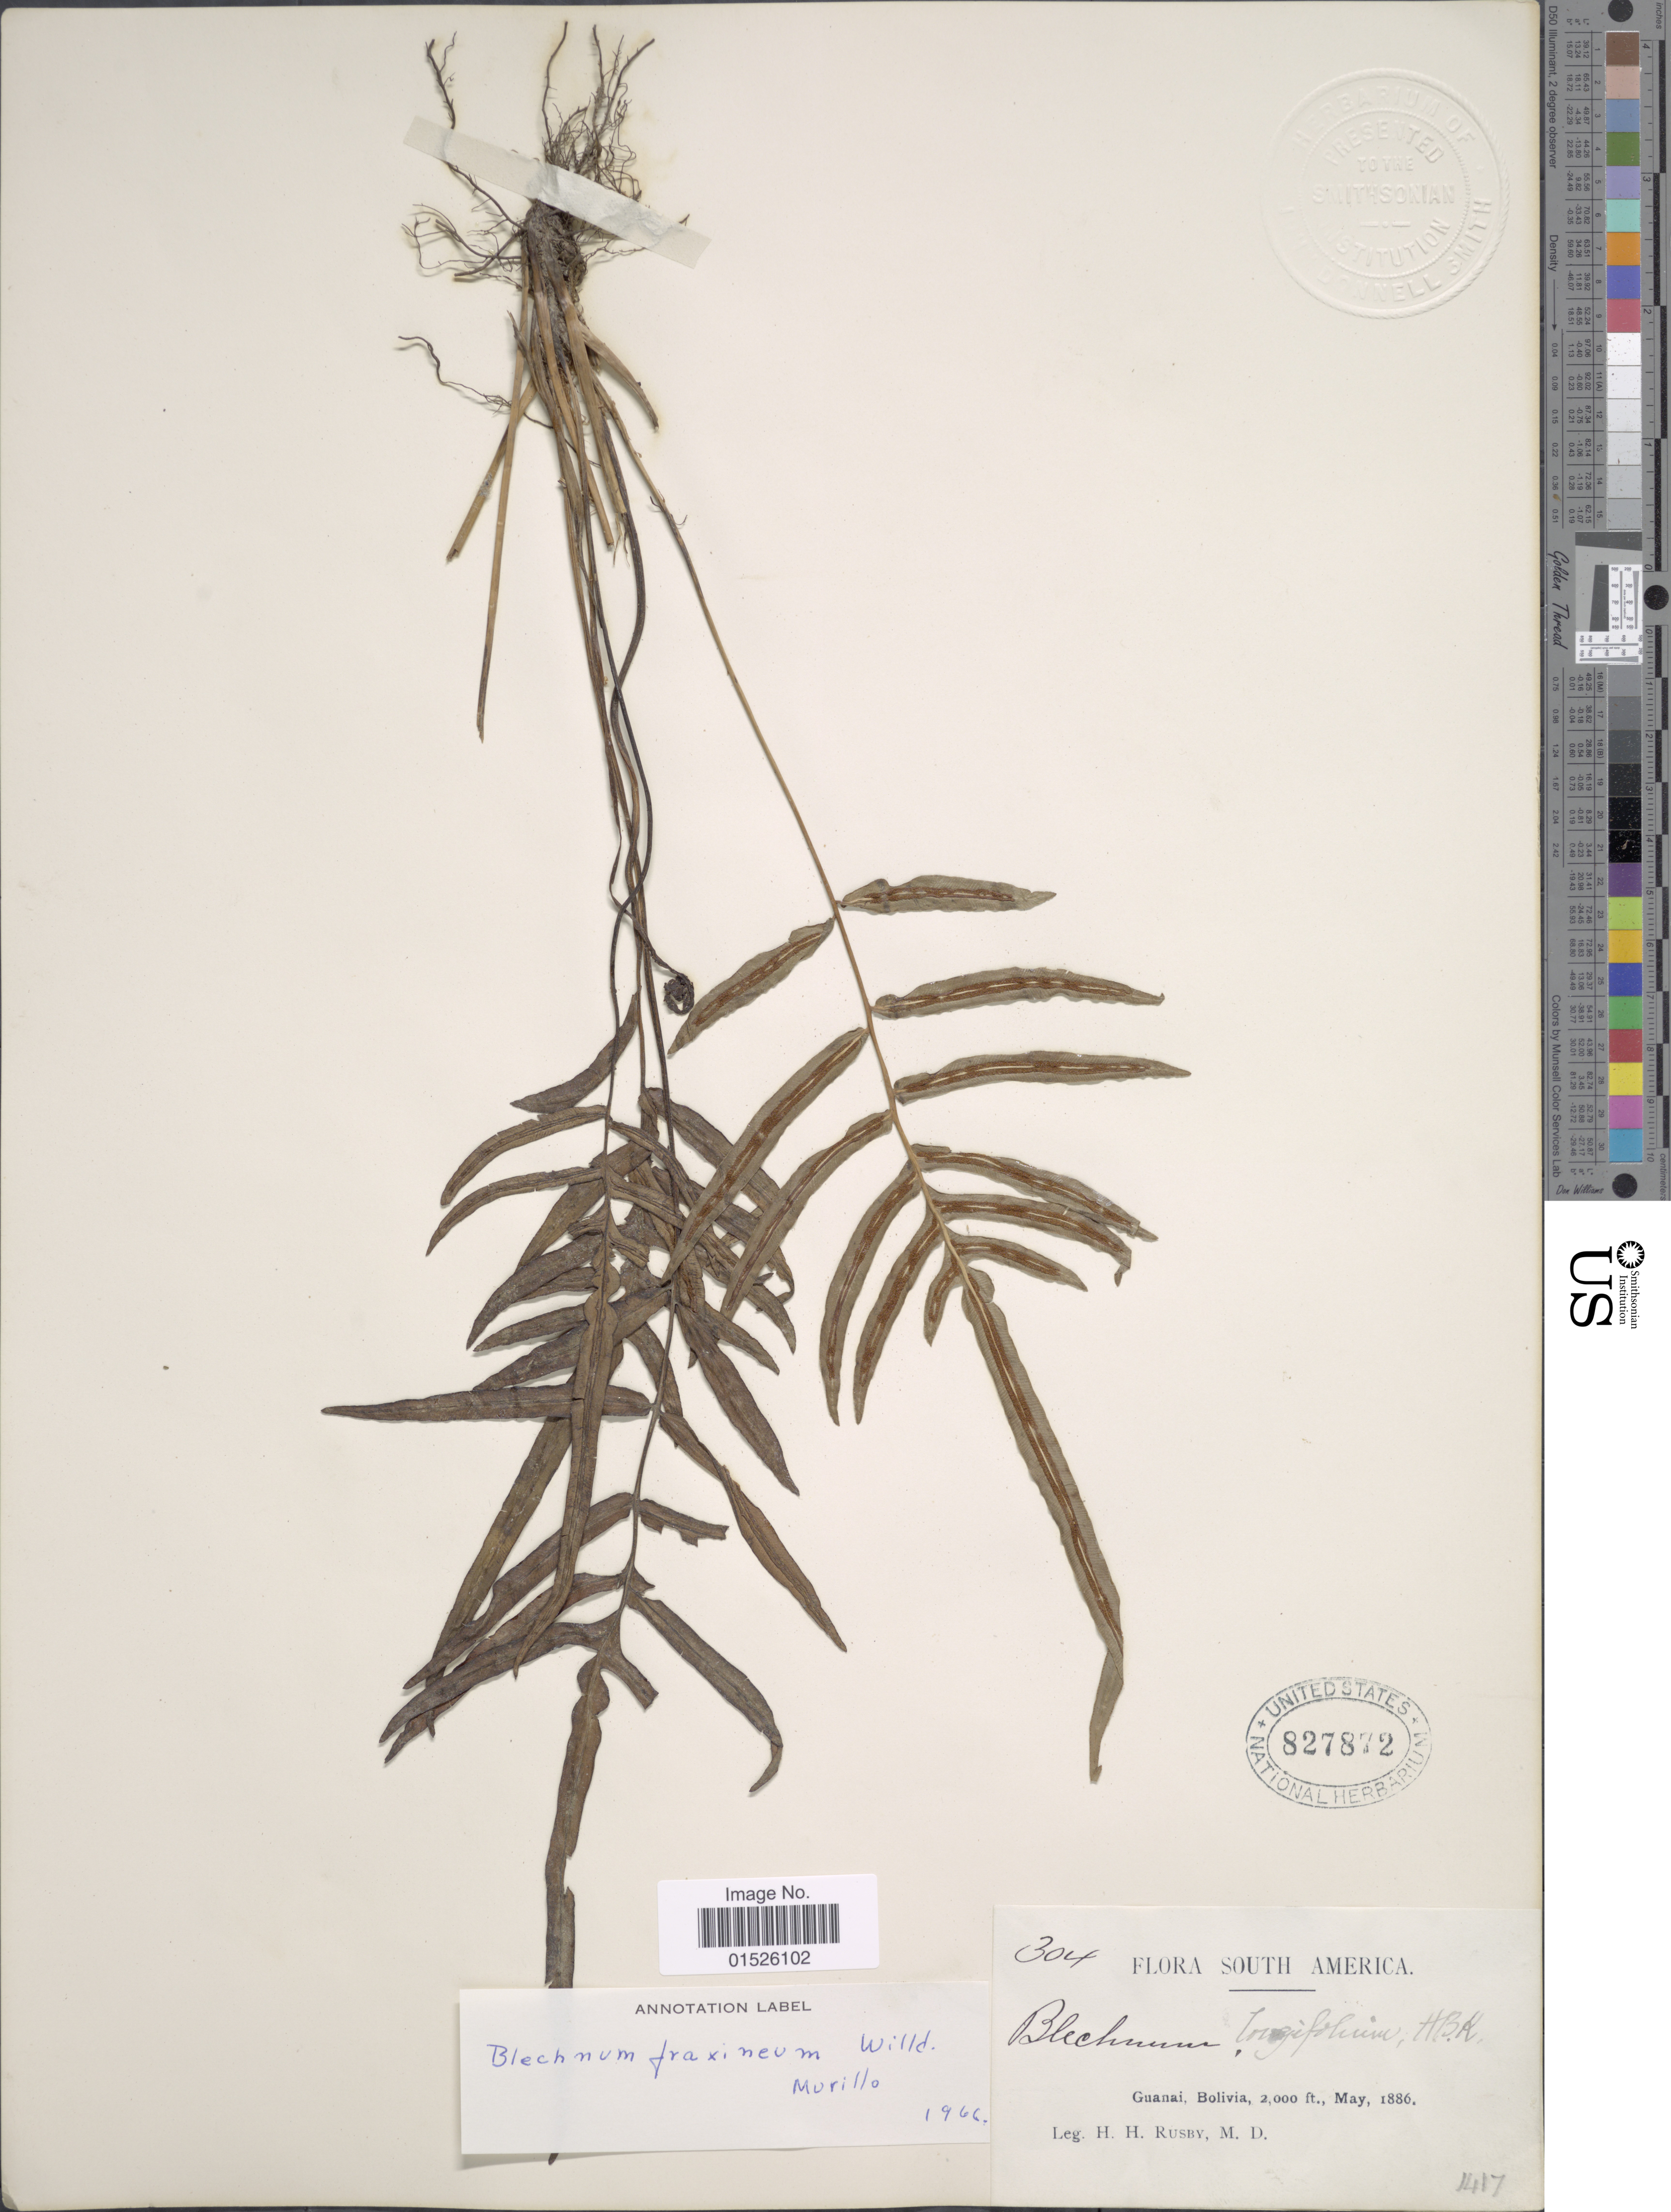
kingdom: Plantae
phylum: Tracheophyta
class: Polypodiopsida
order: Polypodiales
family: Blechnaceae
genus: Blechnum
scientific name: Blechnum gracile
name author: Kaulf.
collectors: H. H. Rusby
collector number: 304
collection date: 1886-05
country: Bolivia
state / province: La Páz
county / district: Larecaja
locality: Guanay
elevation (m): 610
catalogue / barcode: US 827872